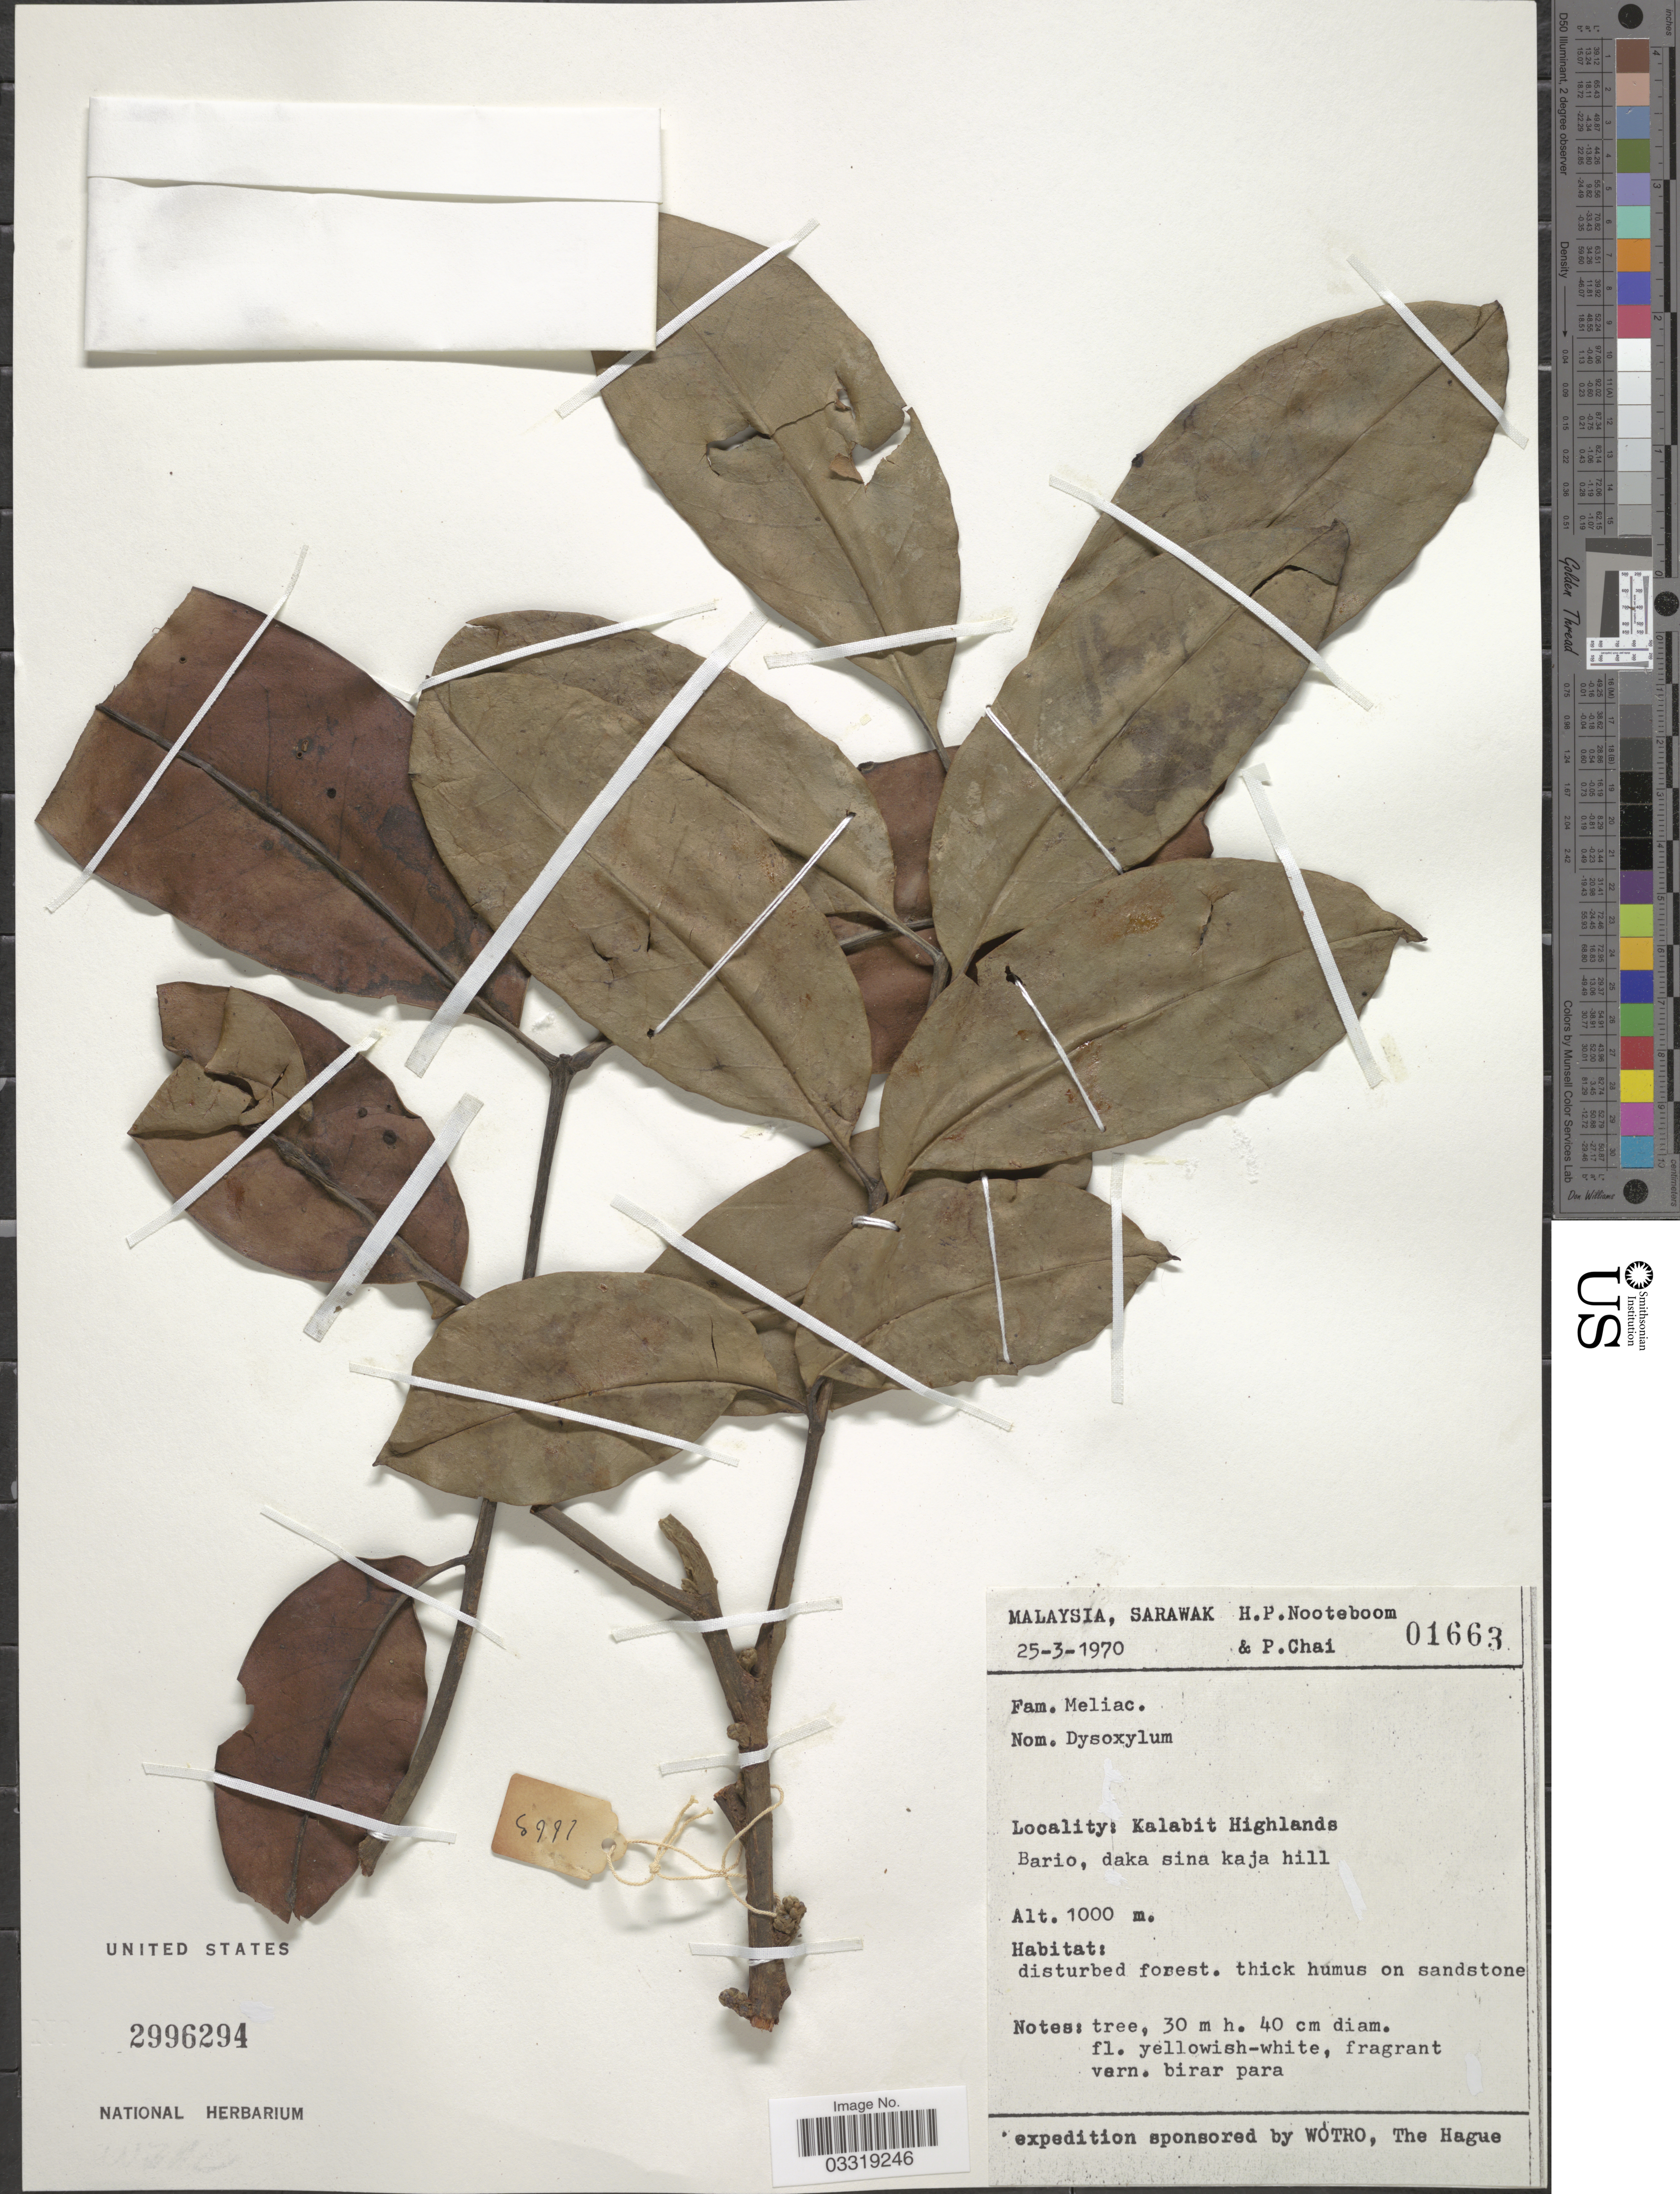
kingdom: Plantae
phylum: Tracheophyta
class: Magnoliopsida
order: Sapindales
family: Meliaceae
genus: Pseudocarapa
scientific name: Pseudocarapa crassa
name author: (Mabb.) Mabb.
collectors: H. P. Nooteboom & P. Chai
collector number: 01663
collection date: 1970-03-25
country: Malaysia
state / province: Sarawak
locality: Kalabit Highlands. Bario, daka sina kaja hill.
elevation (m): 1000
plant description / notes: Cited by D.J. Mabberley, Blumea 38(2): 309. 1994.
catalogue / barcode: US 2996294